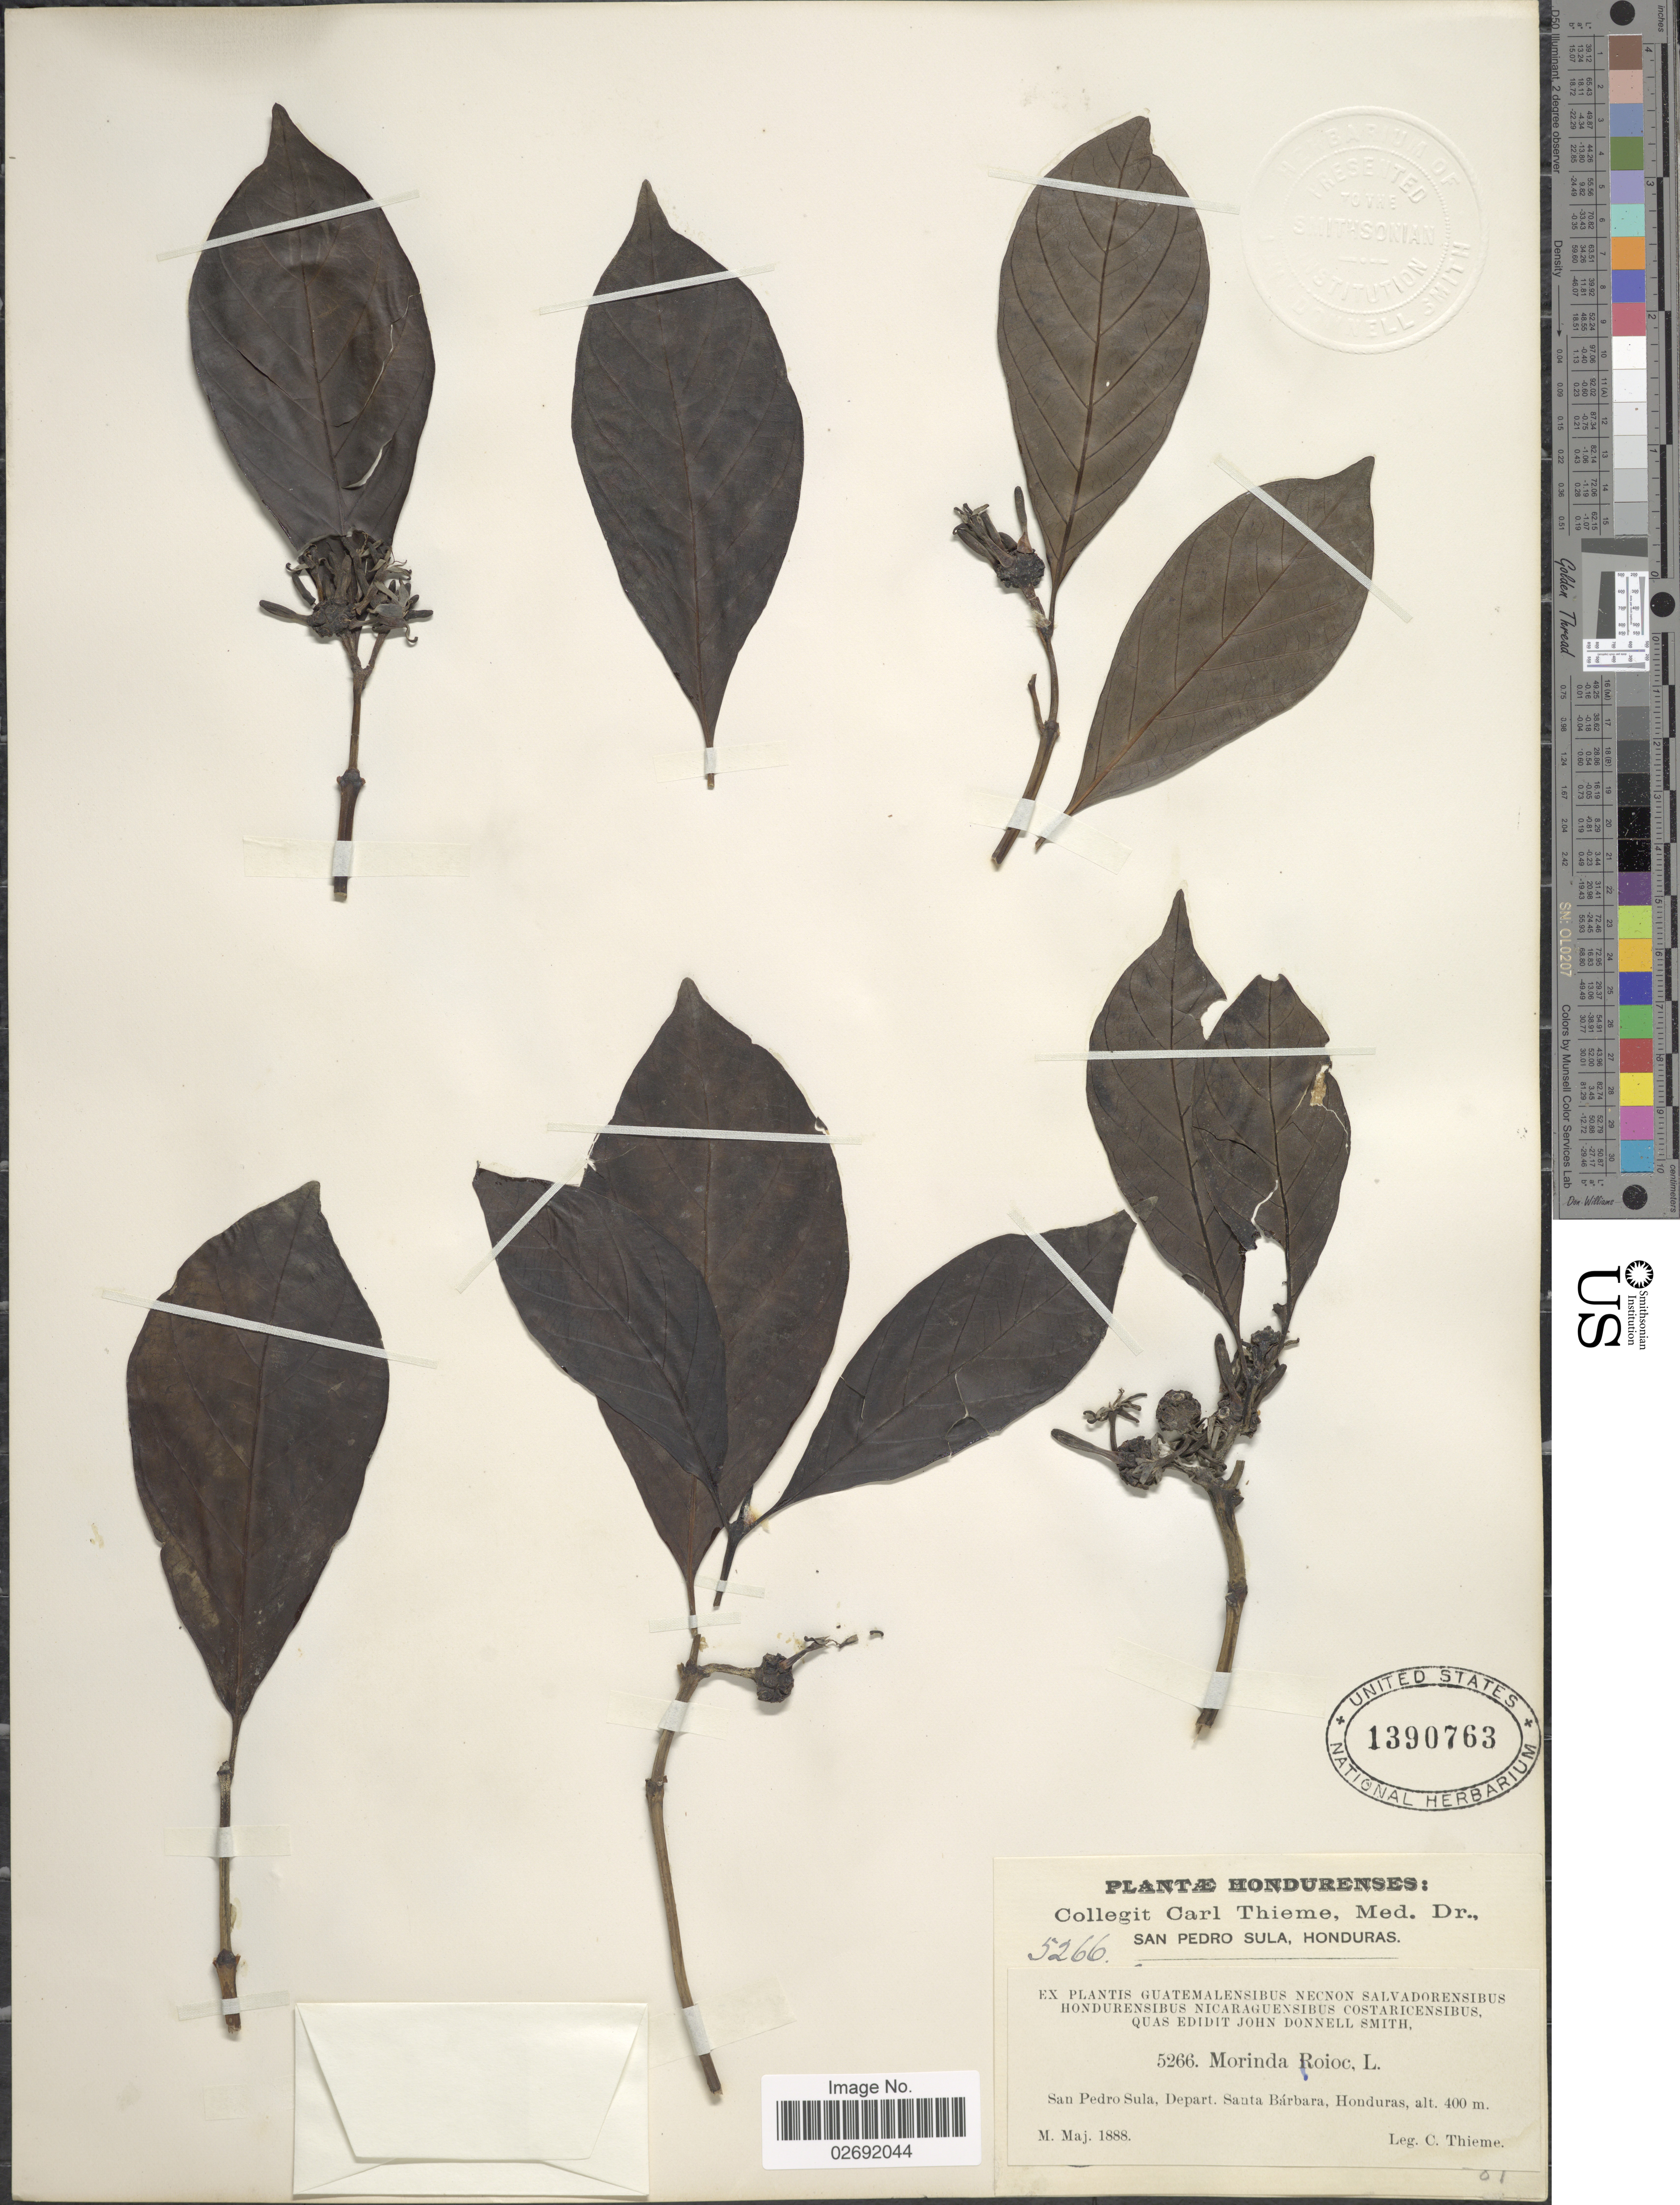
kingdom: Plantae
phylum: Tracheophyta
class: Magnoliopsida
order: Gentianales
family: Rubiaceae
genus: Morinda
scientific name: Morinda royoc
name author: L.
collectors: C. Thieme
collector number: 5266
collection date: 1888-05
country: Honduras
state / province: Cortés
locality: San Pedro Sula, Dept. Santa Bárbara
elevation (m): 400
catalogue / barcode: US 1390763